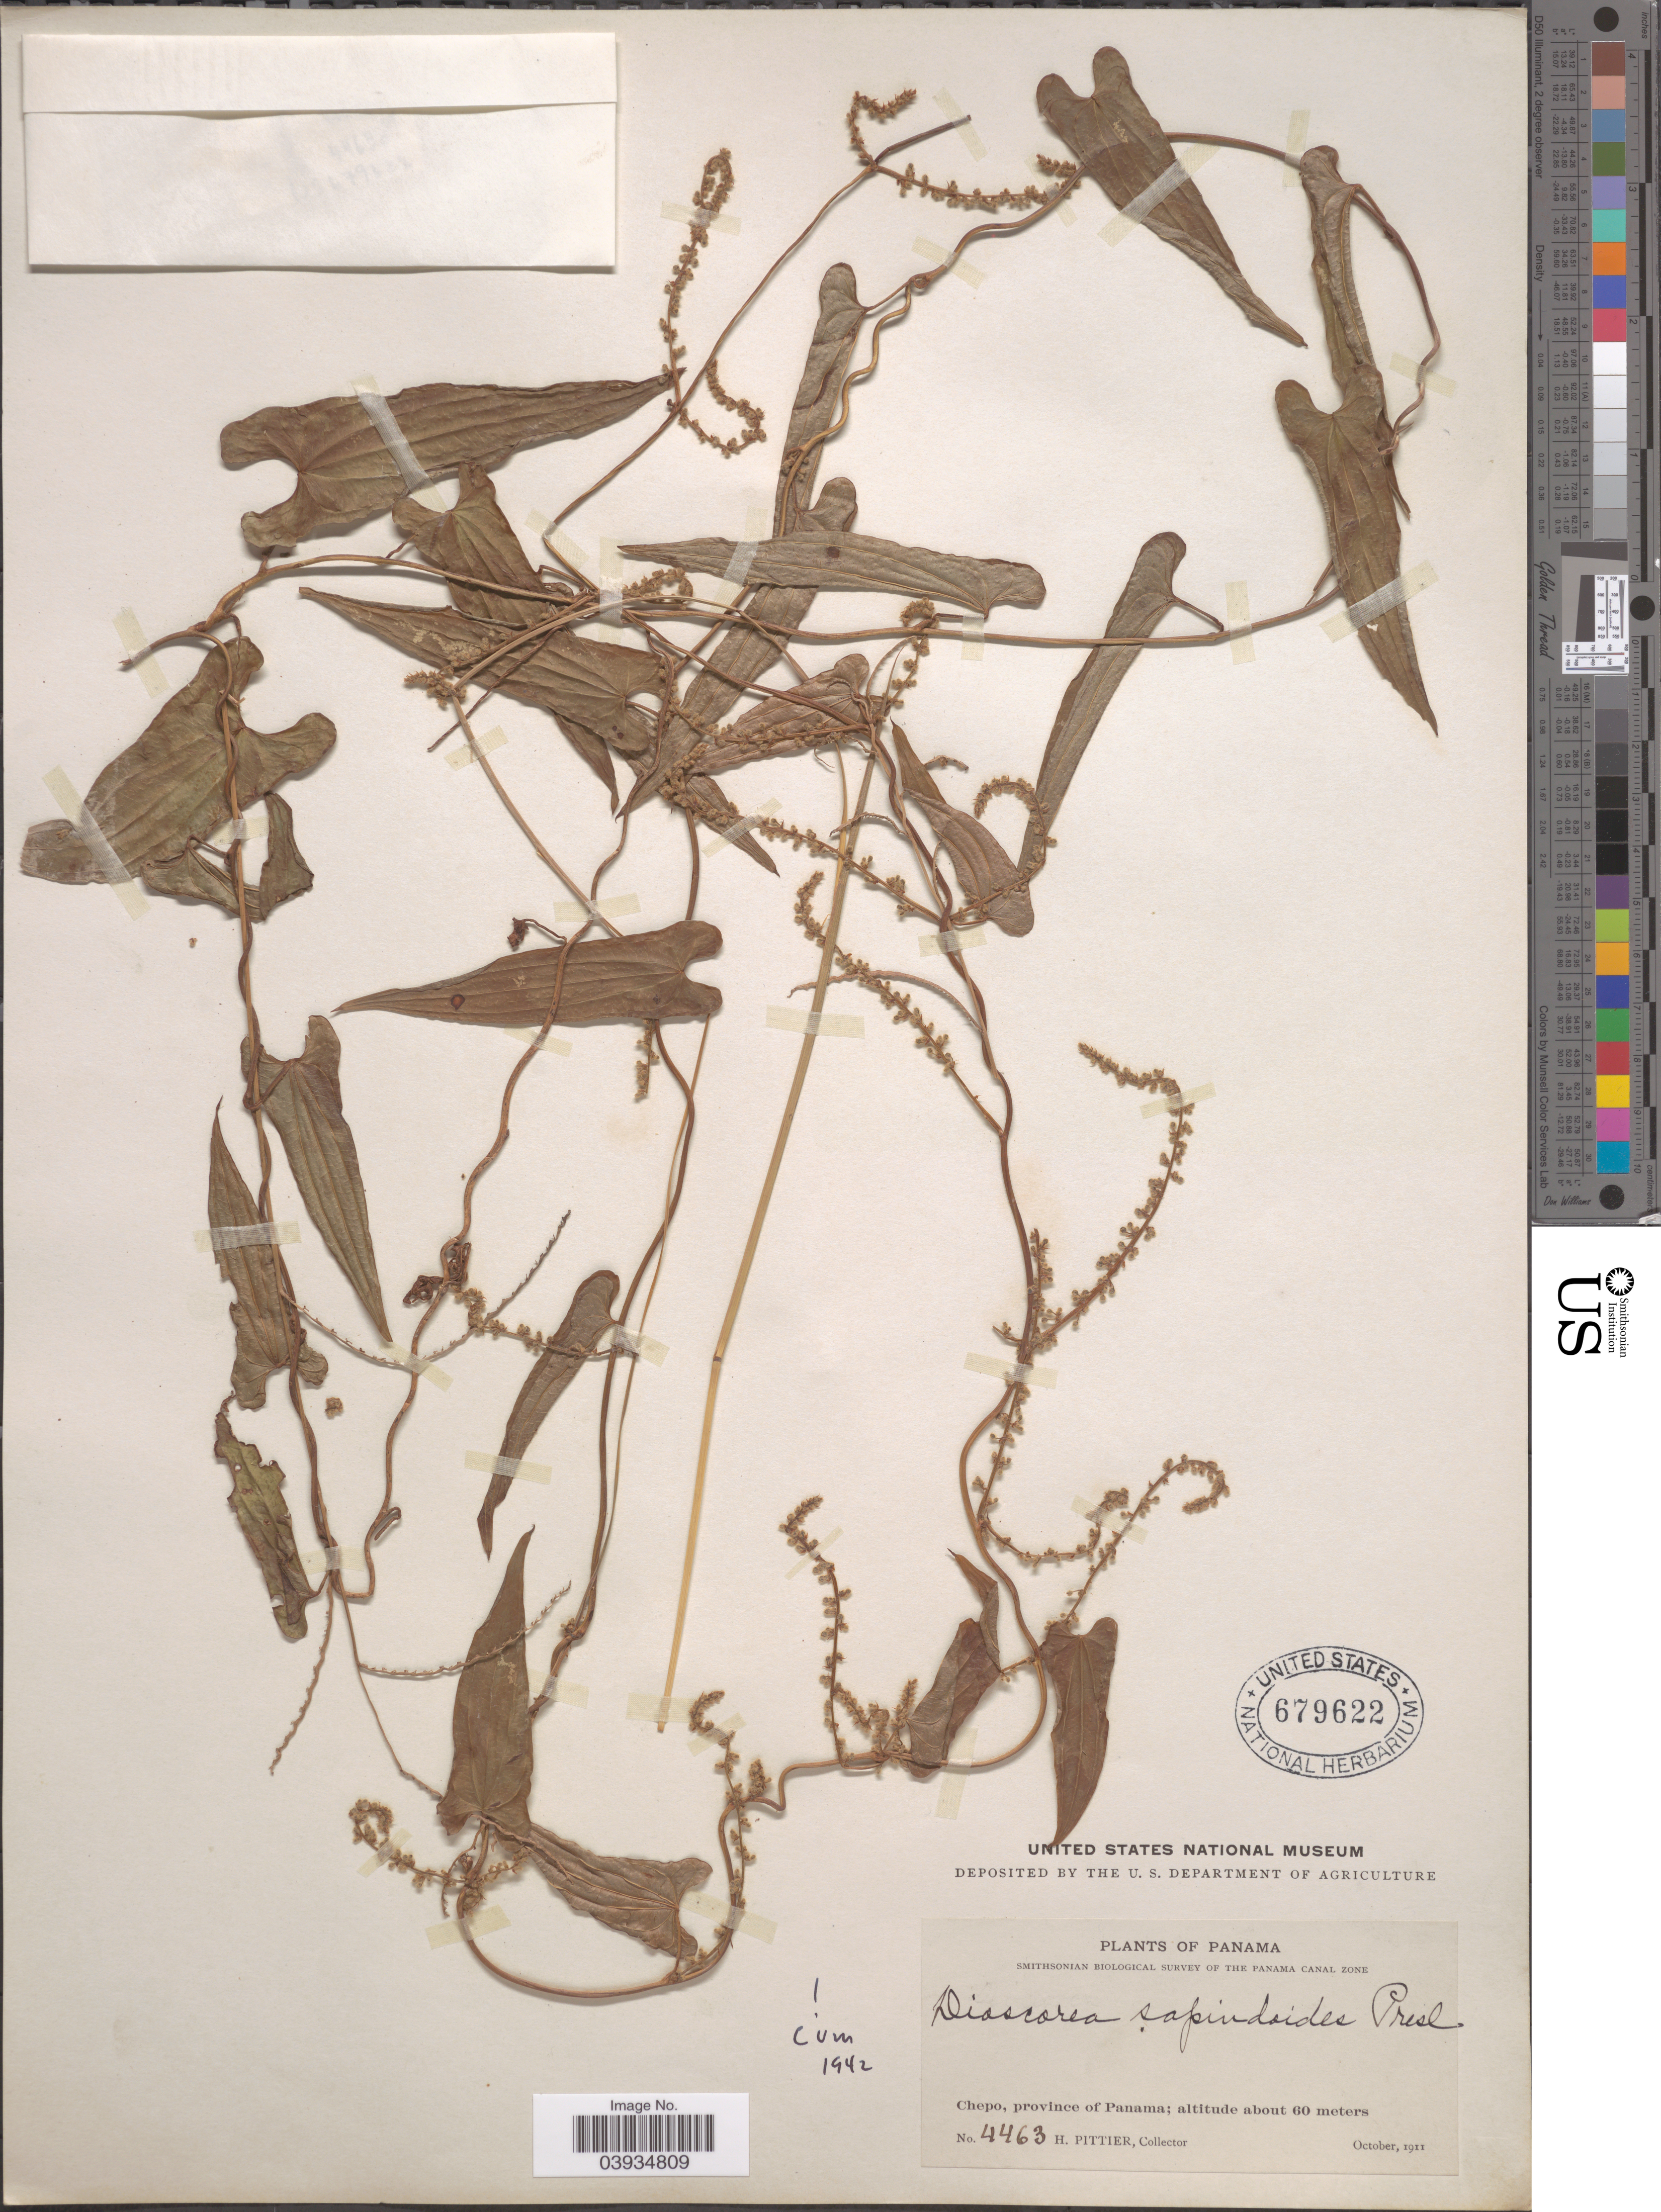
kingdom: Plantae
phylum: Tracheophyta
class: Liliopsida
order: Dioscoreales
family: Dioscoreaceae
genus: Dioscorea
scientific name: Dioscorea sanchez-colinii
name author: Matuda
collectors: H. F. Pittier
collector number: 4463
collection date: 1911-10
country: Panama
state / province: Panamá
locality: The Panama Canal Zone. Chepo.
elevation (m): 60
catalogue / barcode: US 679622